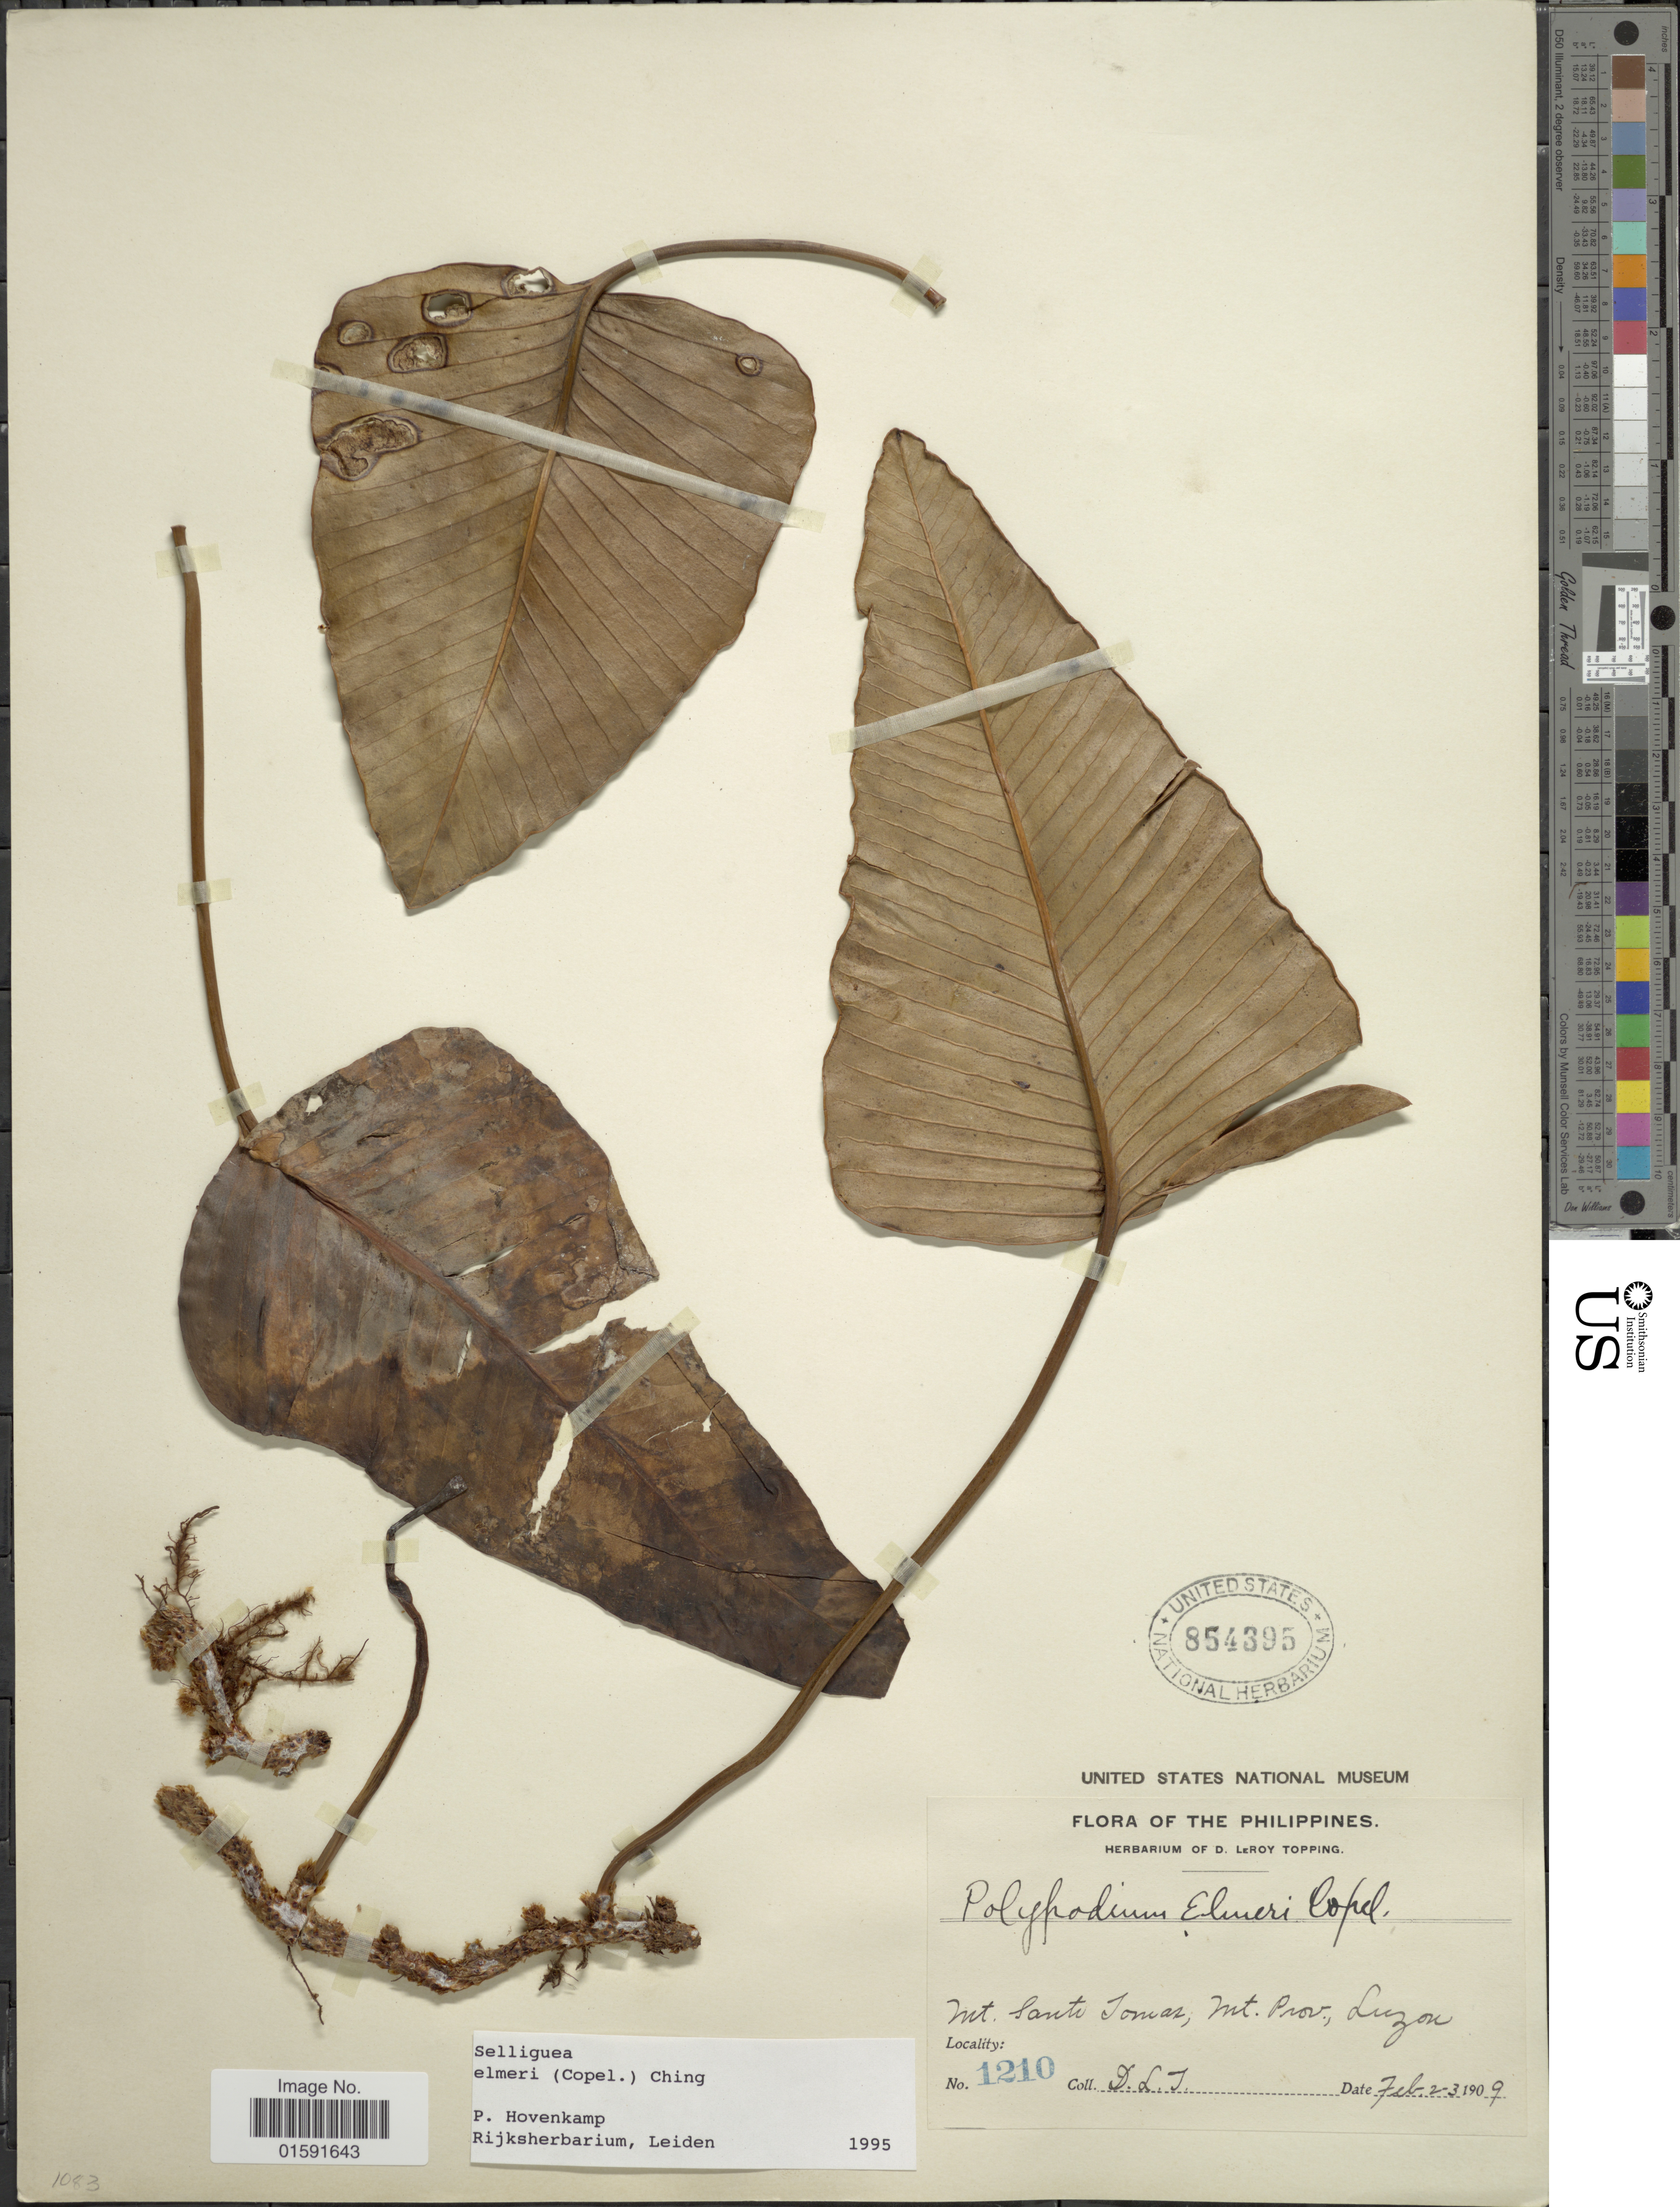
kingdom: Plantae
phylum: Tracheophyta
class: Polypodiopsida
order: Polypodiales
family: Polypodiaceae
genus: Selliguea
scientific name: Selliguea elmeri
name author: (Copel.) Ching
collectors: D. L. Topping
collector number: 1210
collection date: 1909-02-02/1909-02-03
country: Philippines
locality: Mt. Santo Tomas, Mt. Prov., Luzon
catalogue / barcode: US 854395